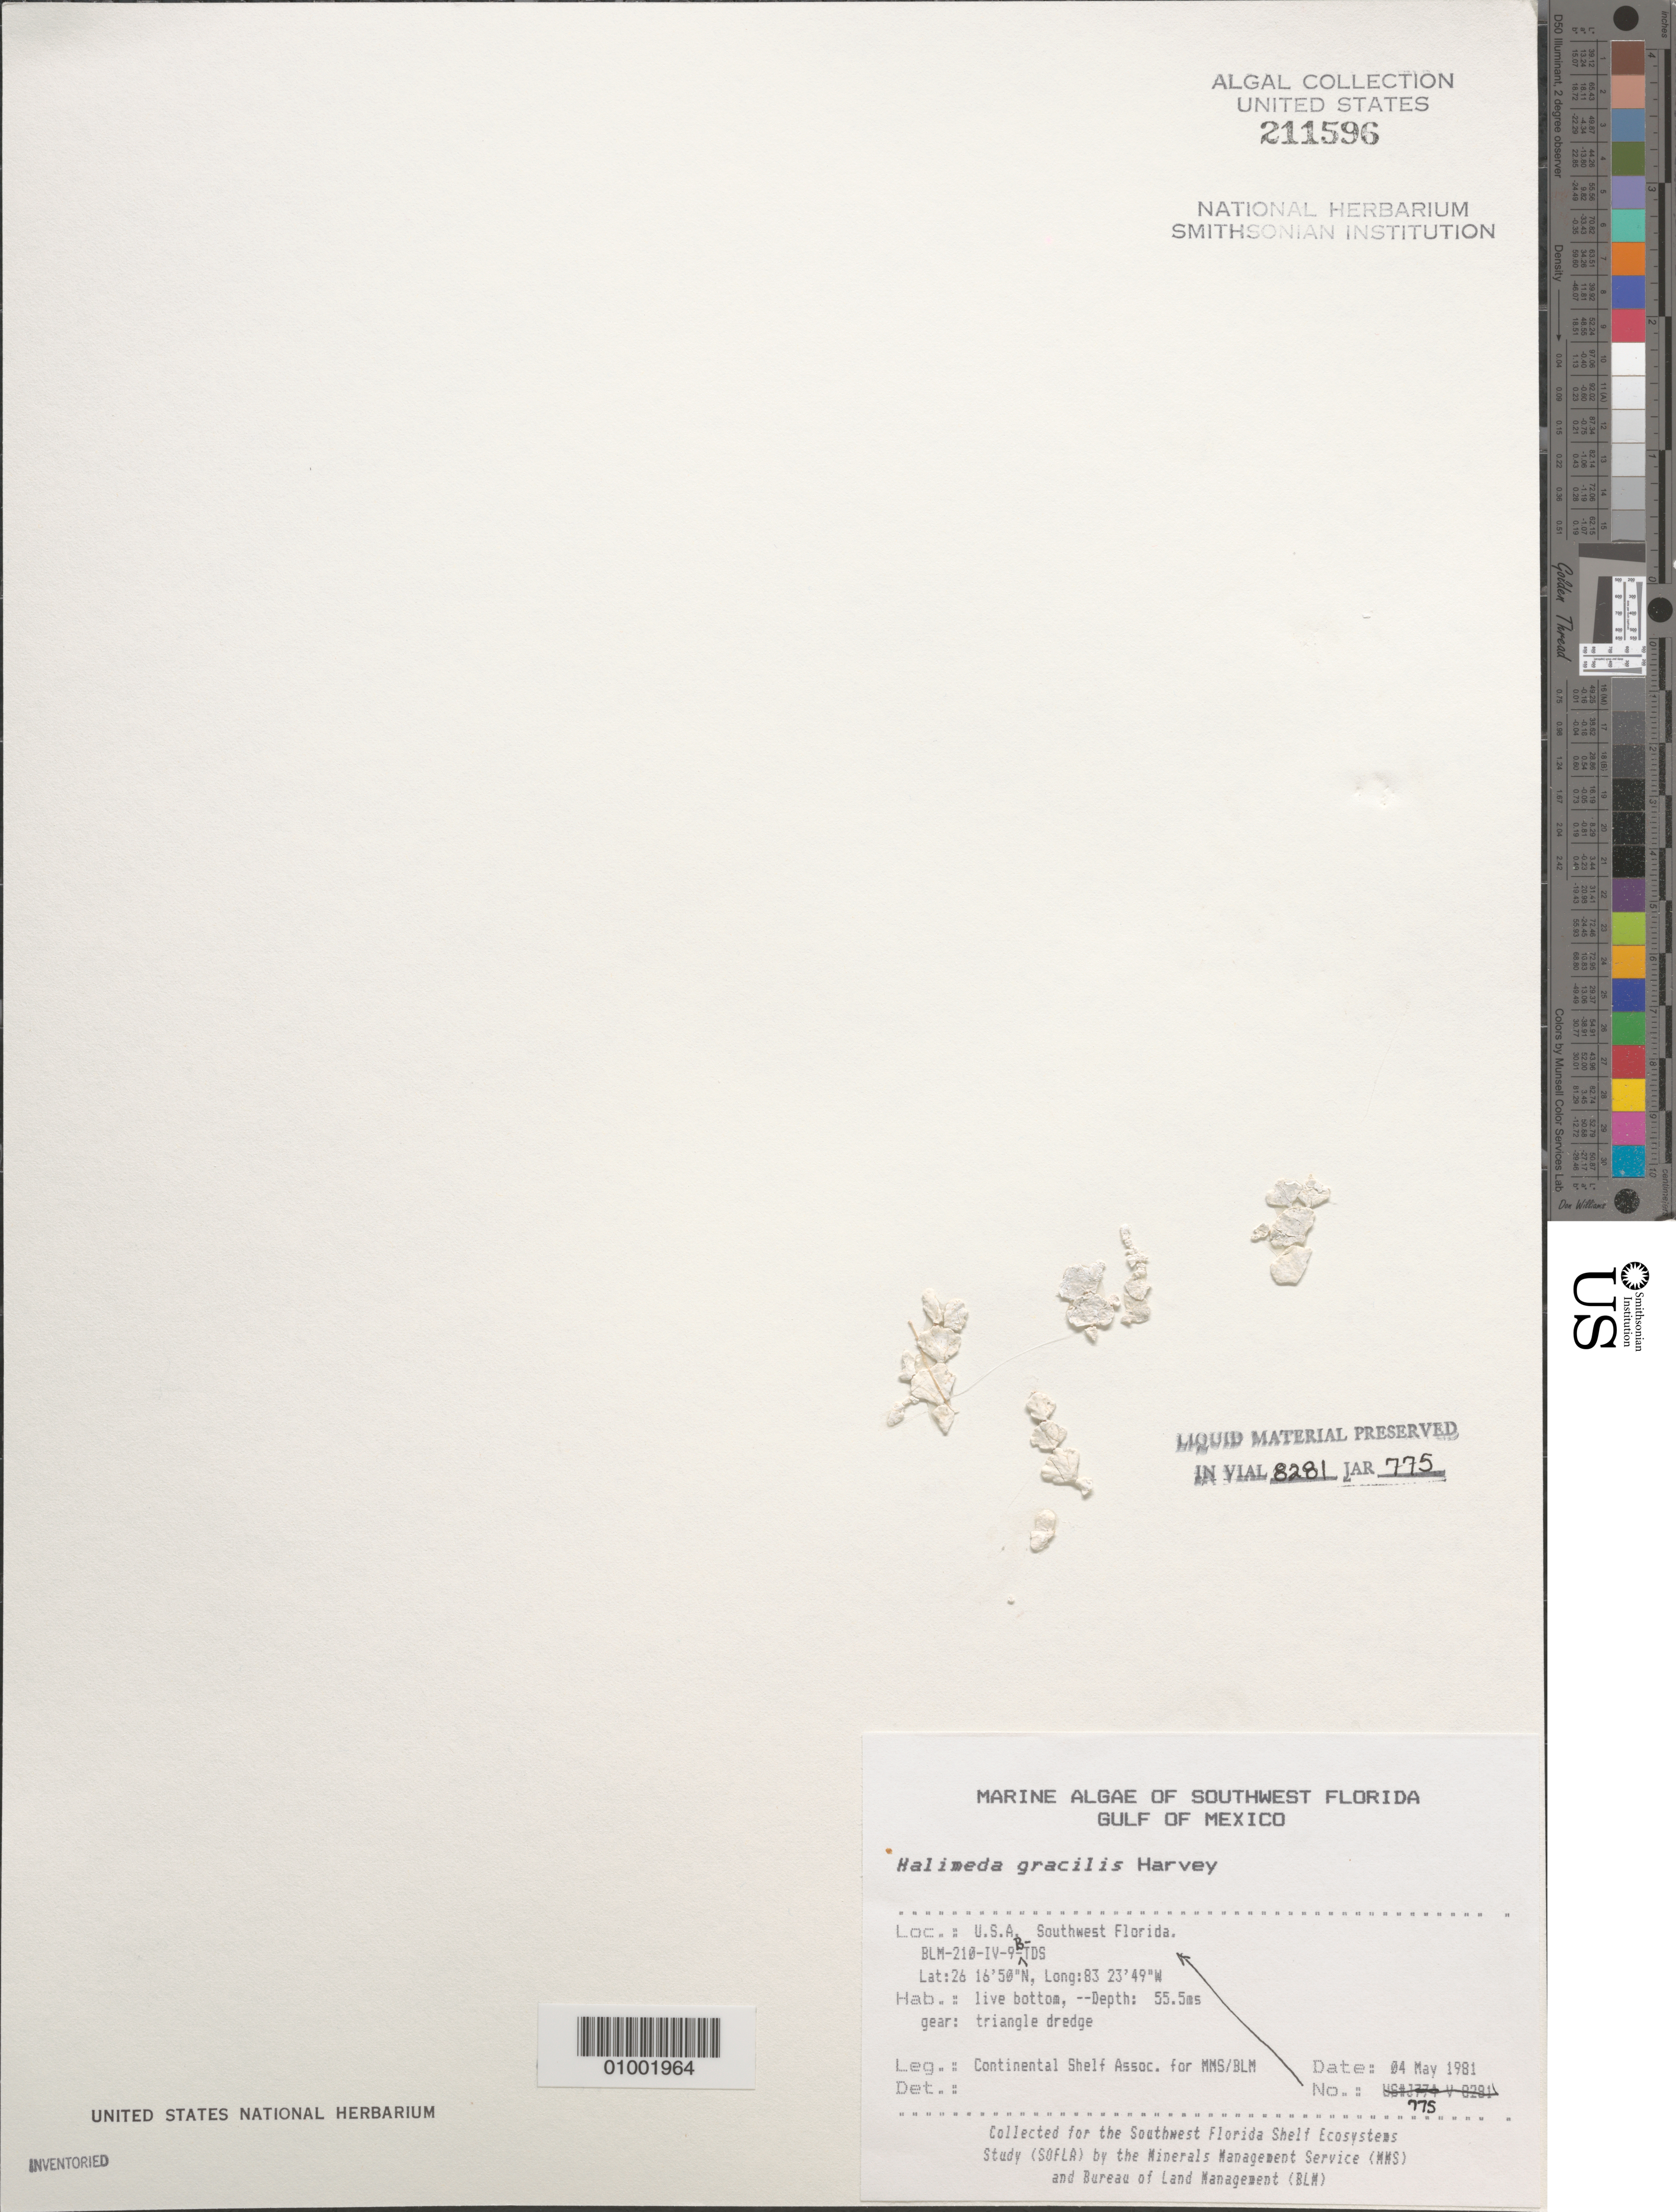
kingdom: Plantae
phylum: Chlorophyta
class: Ulvophyceae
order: Bryopsidales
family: Halimedaceae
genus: Halimeda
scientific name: Halimeda gracilis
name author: Harv. ex J. Agardh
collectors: Continental Shelf Associates for the MMS/BLM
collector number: BLM-210-IV-9-B-TDS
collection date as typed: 04 May 1981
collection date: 1981-05-04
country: United States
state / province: Florida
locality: Gulf of Mexico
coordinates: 26 16'50"N, 83 23'49"W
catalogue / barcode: US 211596